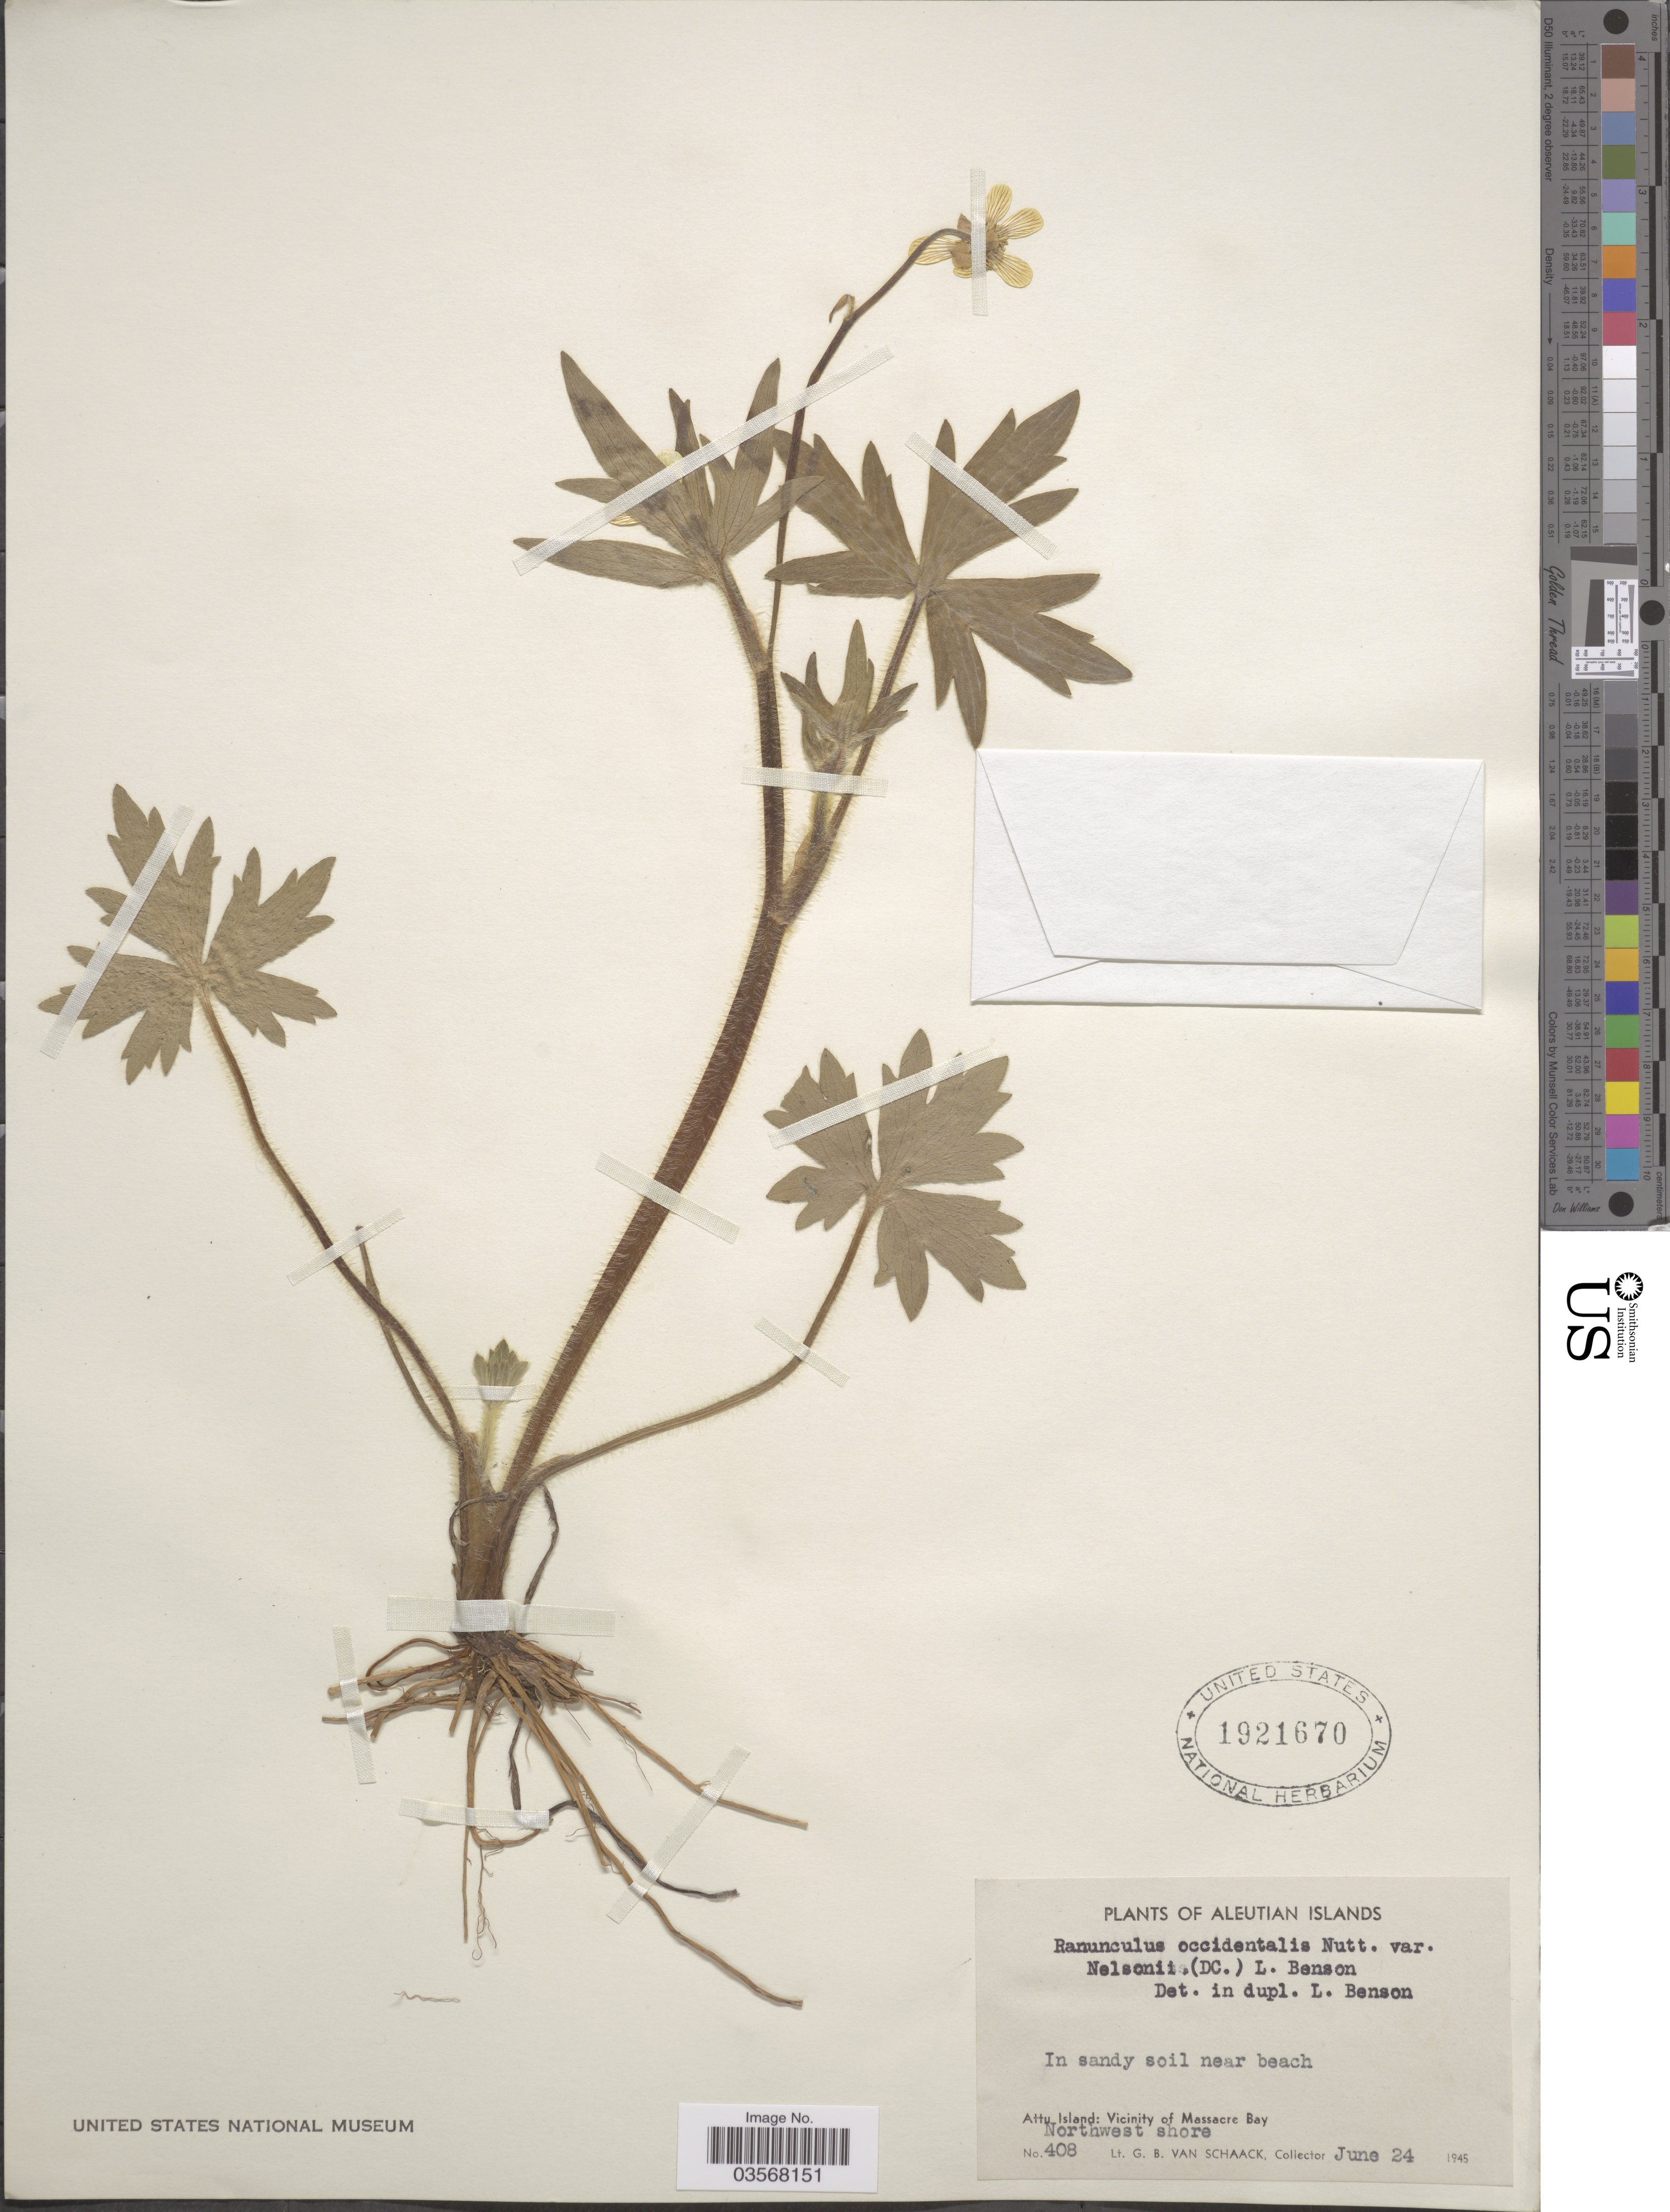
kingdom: Plantae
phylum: Tracheophyta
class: Magnoliopsida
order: Ranunculales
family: Ranunculaceae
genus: Ranunculus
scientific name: Ranunculus occidentalis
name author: Nutt.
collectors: G. Van Schaack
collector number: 408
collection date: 1945-06-24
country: United States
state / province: Alaska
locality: Aleutian Islands. Attu Island: Vicinity of Massacre Bay. Northwest shore.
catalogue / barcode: US 1921670